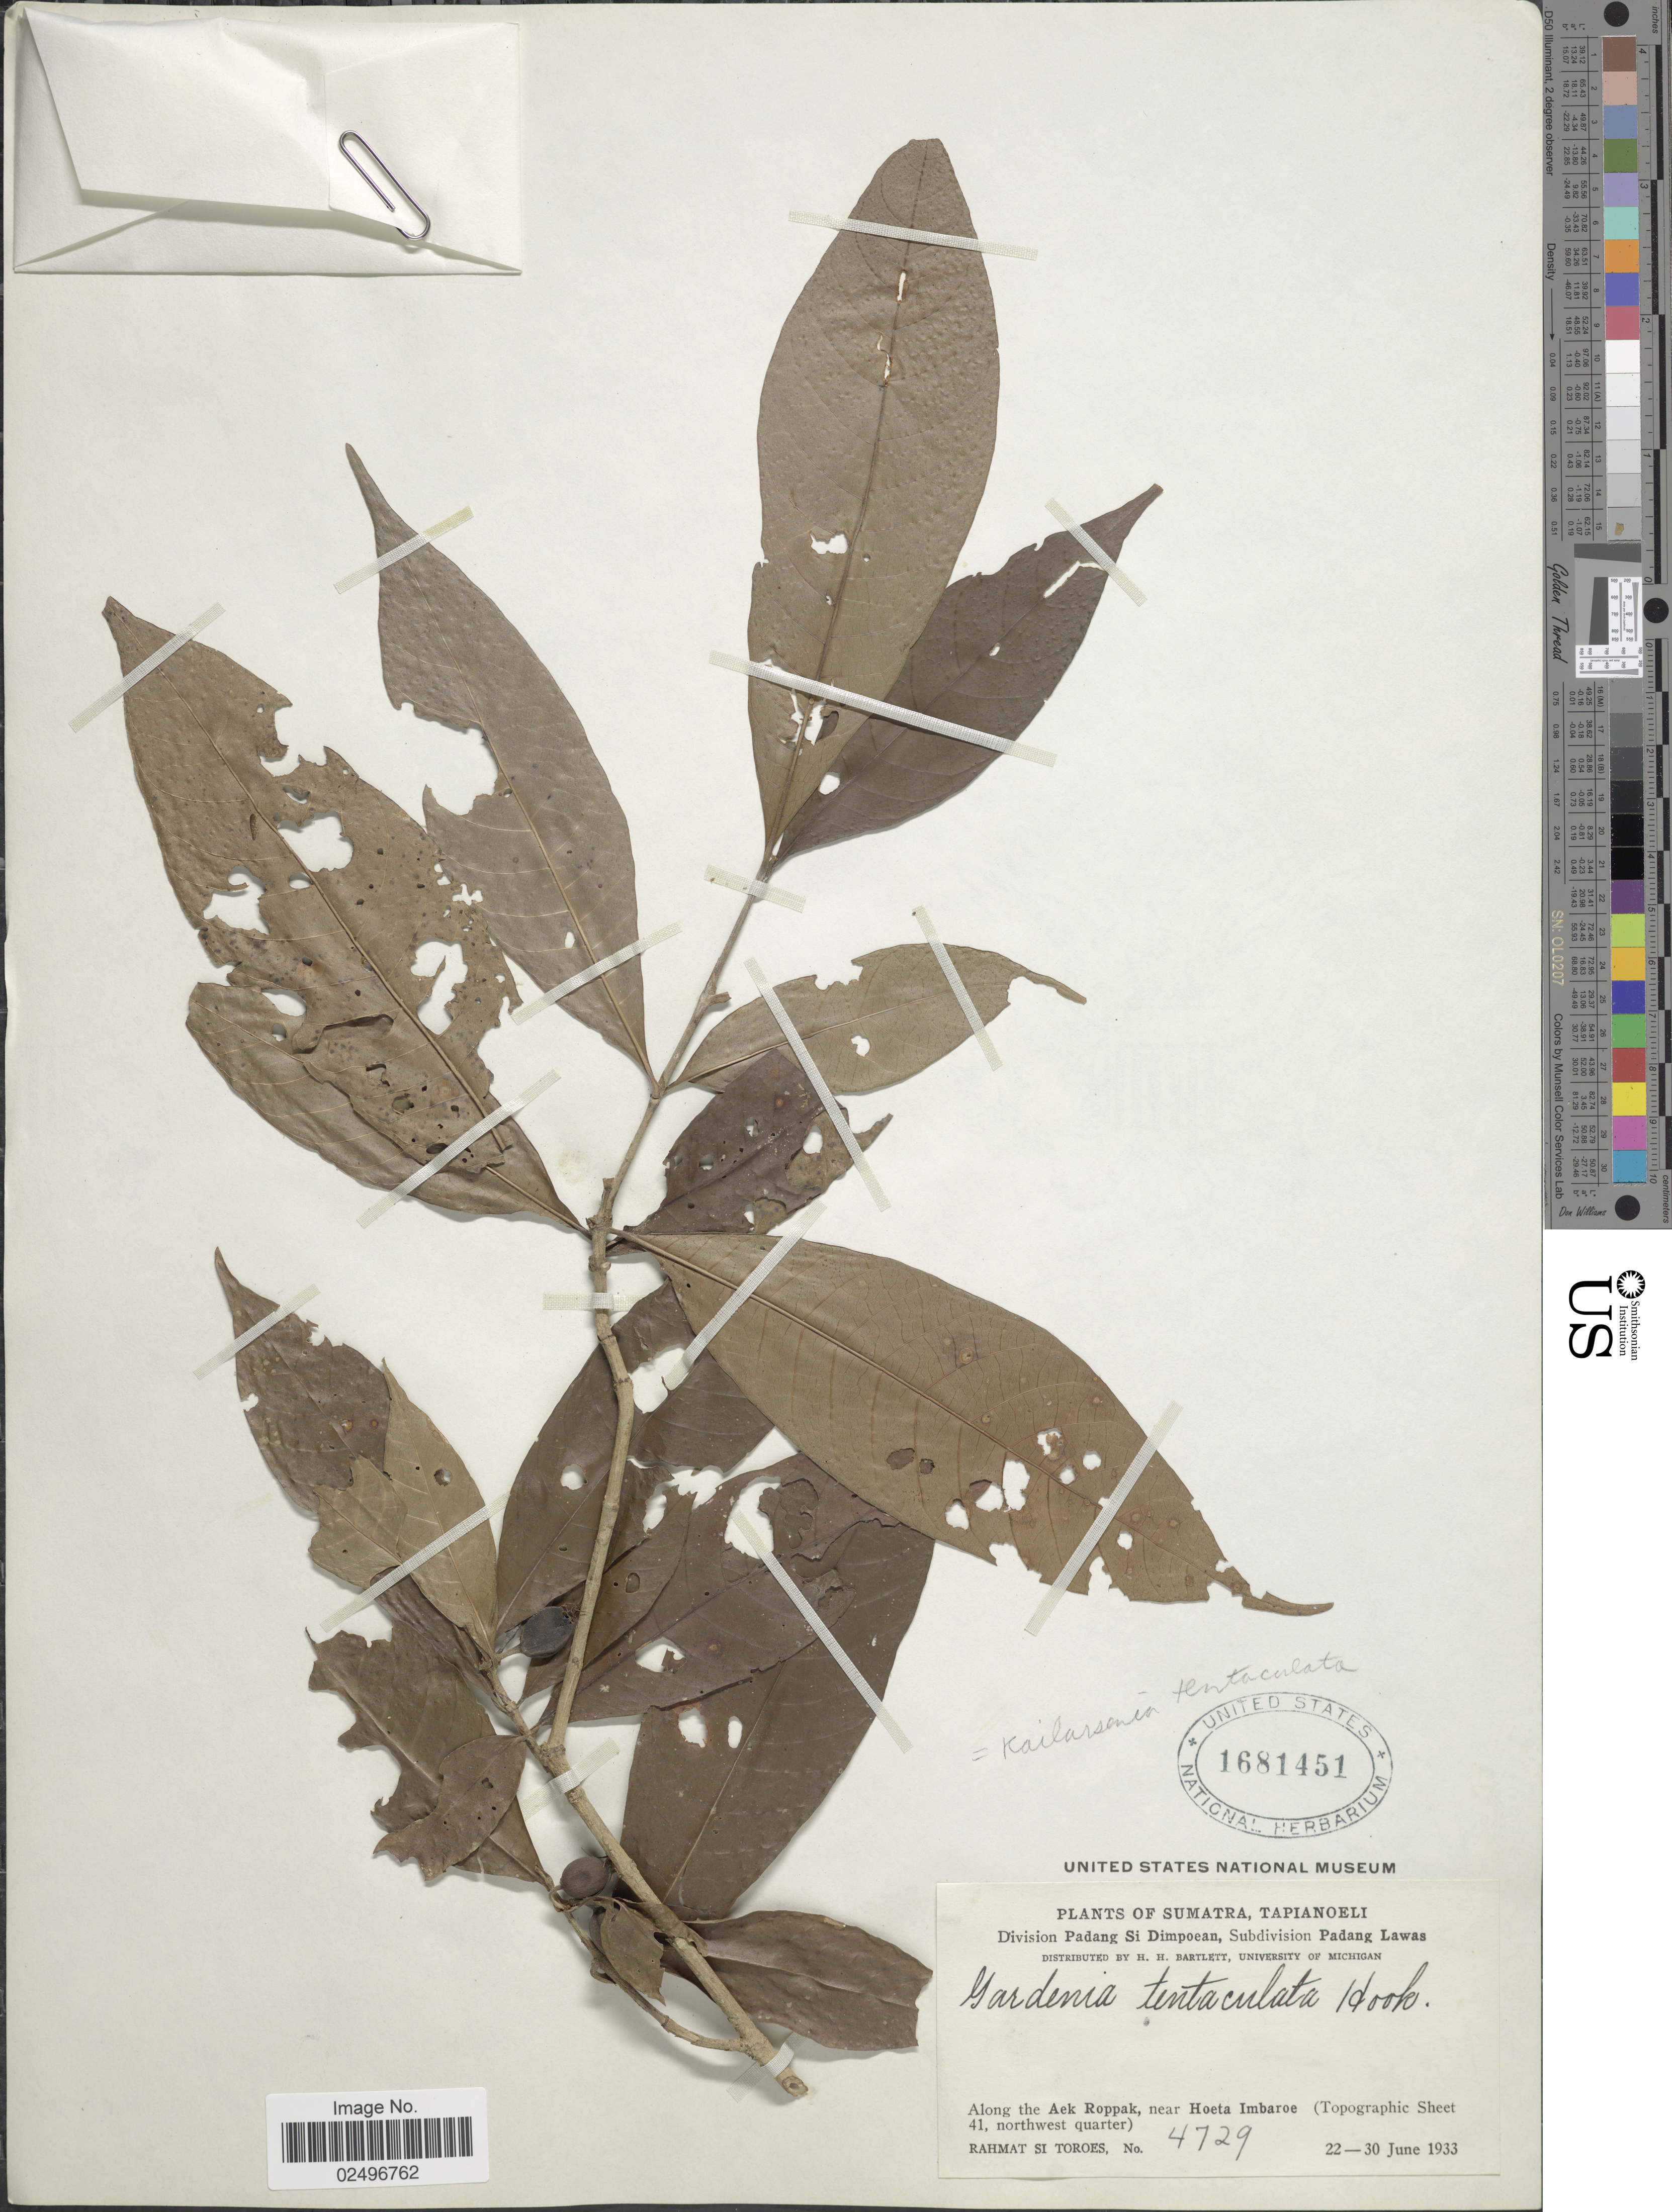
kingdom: Plantae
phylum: Tracheophyta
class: Magnoliopsida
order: Gentianales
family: Rubiaceae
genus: Kailarsenia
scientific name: Kailarsenia tentaculata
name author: (Hook. f.) Tirveng.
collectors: Rahmat Si Boeea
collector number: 4729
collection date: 1933-06-22/1933-06-30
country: Indonesia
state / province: Sumatra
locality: Tapianoeli. Division Padang Si Dimpoean, Subdivision Padang Lawas. Along the Aek Roppak, near Hoeta Imbaroe (Topographic Sheet 41, northwest quarter)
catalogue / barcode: US 1681451